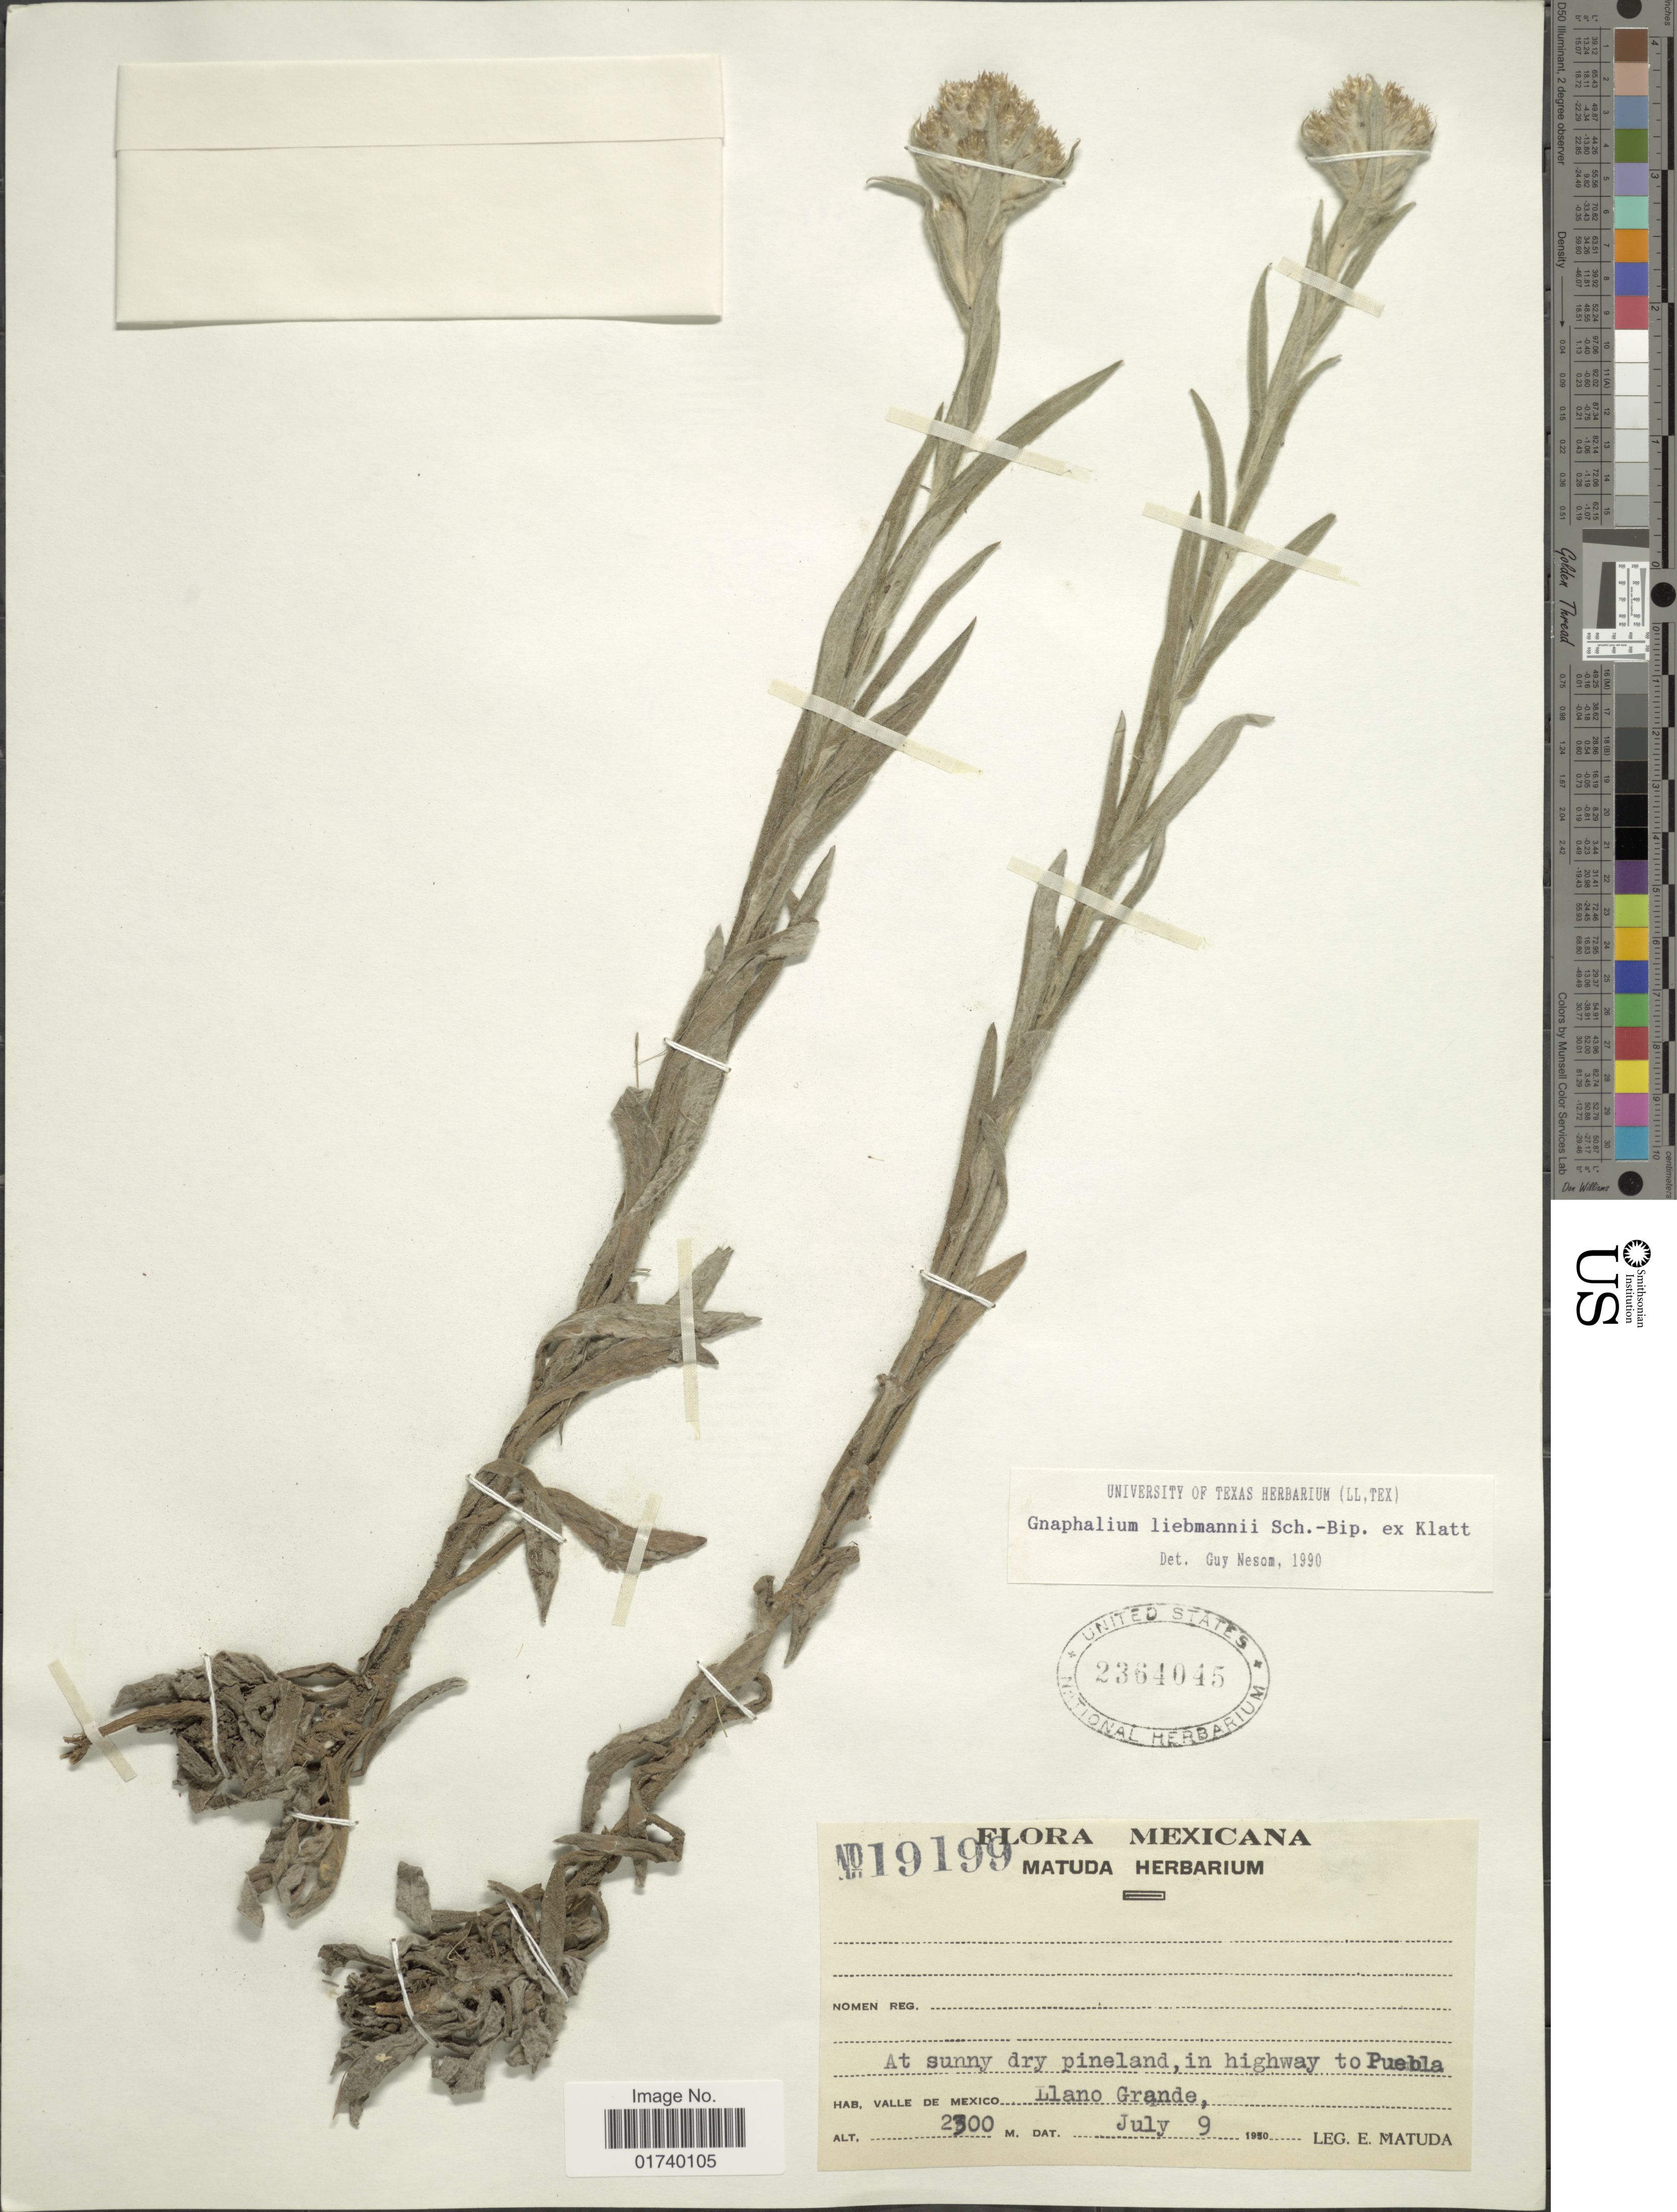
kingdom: Plantae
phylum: Tracheophyta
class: Magnoliopsida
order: Asterales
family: Asteraceae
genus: Pseudognaphalium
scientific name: Pseudognaphalium liebmannii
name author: (Sch. Bip. ex Klatt) Anderb.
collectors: E. Matuda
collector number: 19199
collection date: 1950-07-09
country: Mexico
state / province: México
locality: At sunny dry pineland, in highway to Puebla, valle de mexico Llano Grande.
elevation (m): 2300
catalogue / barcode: US 2364045